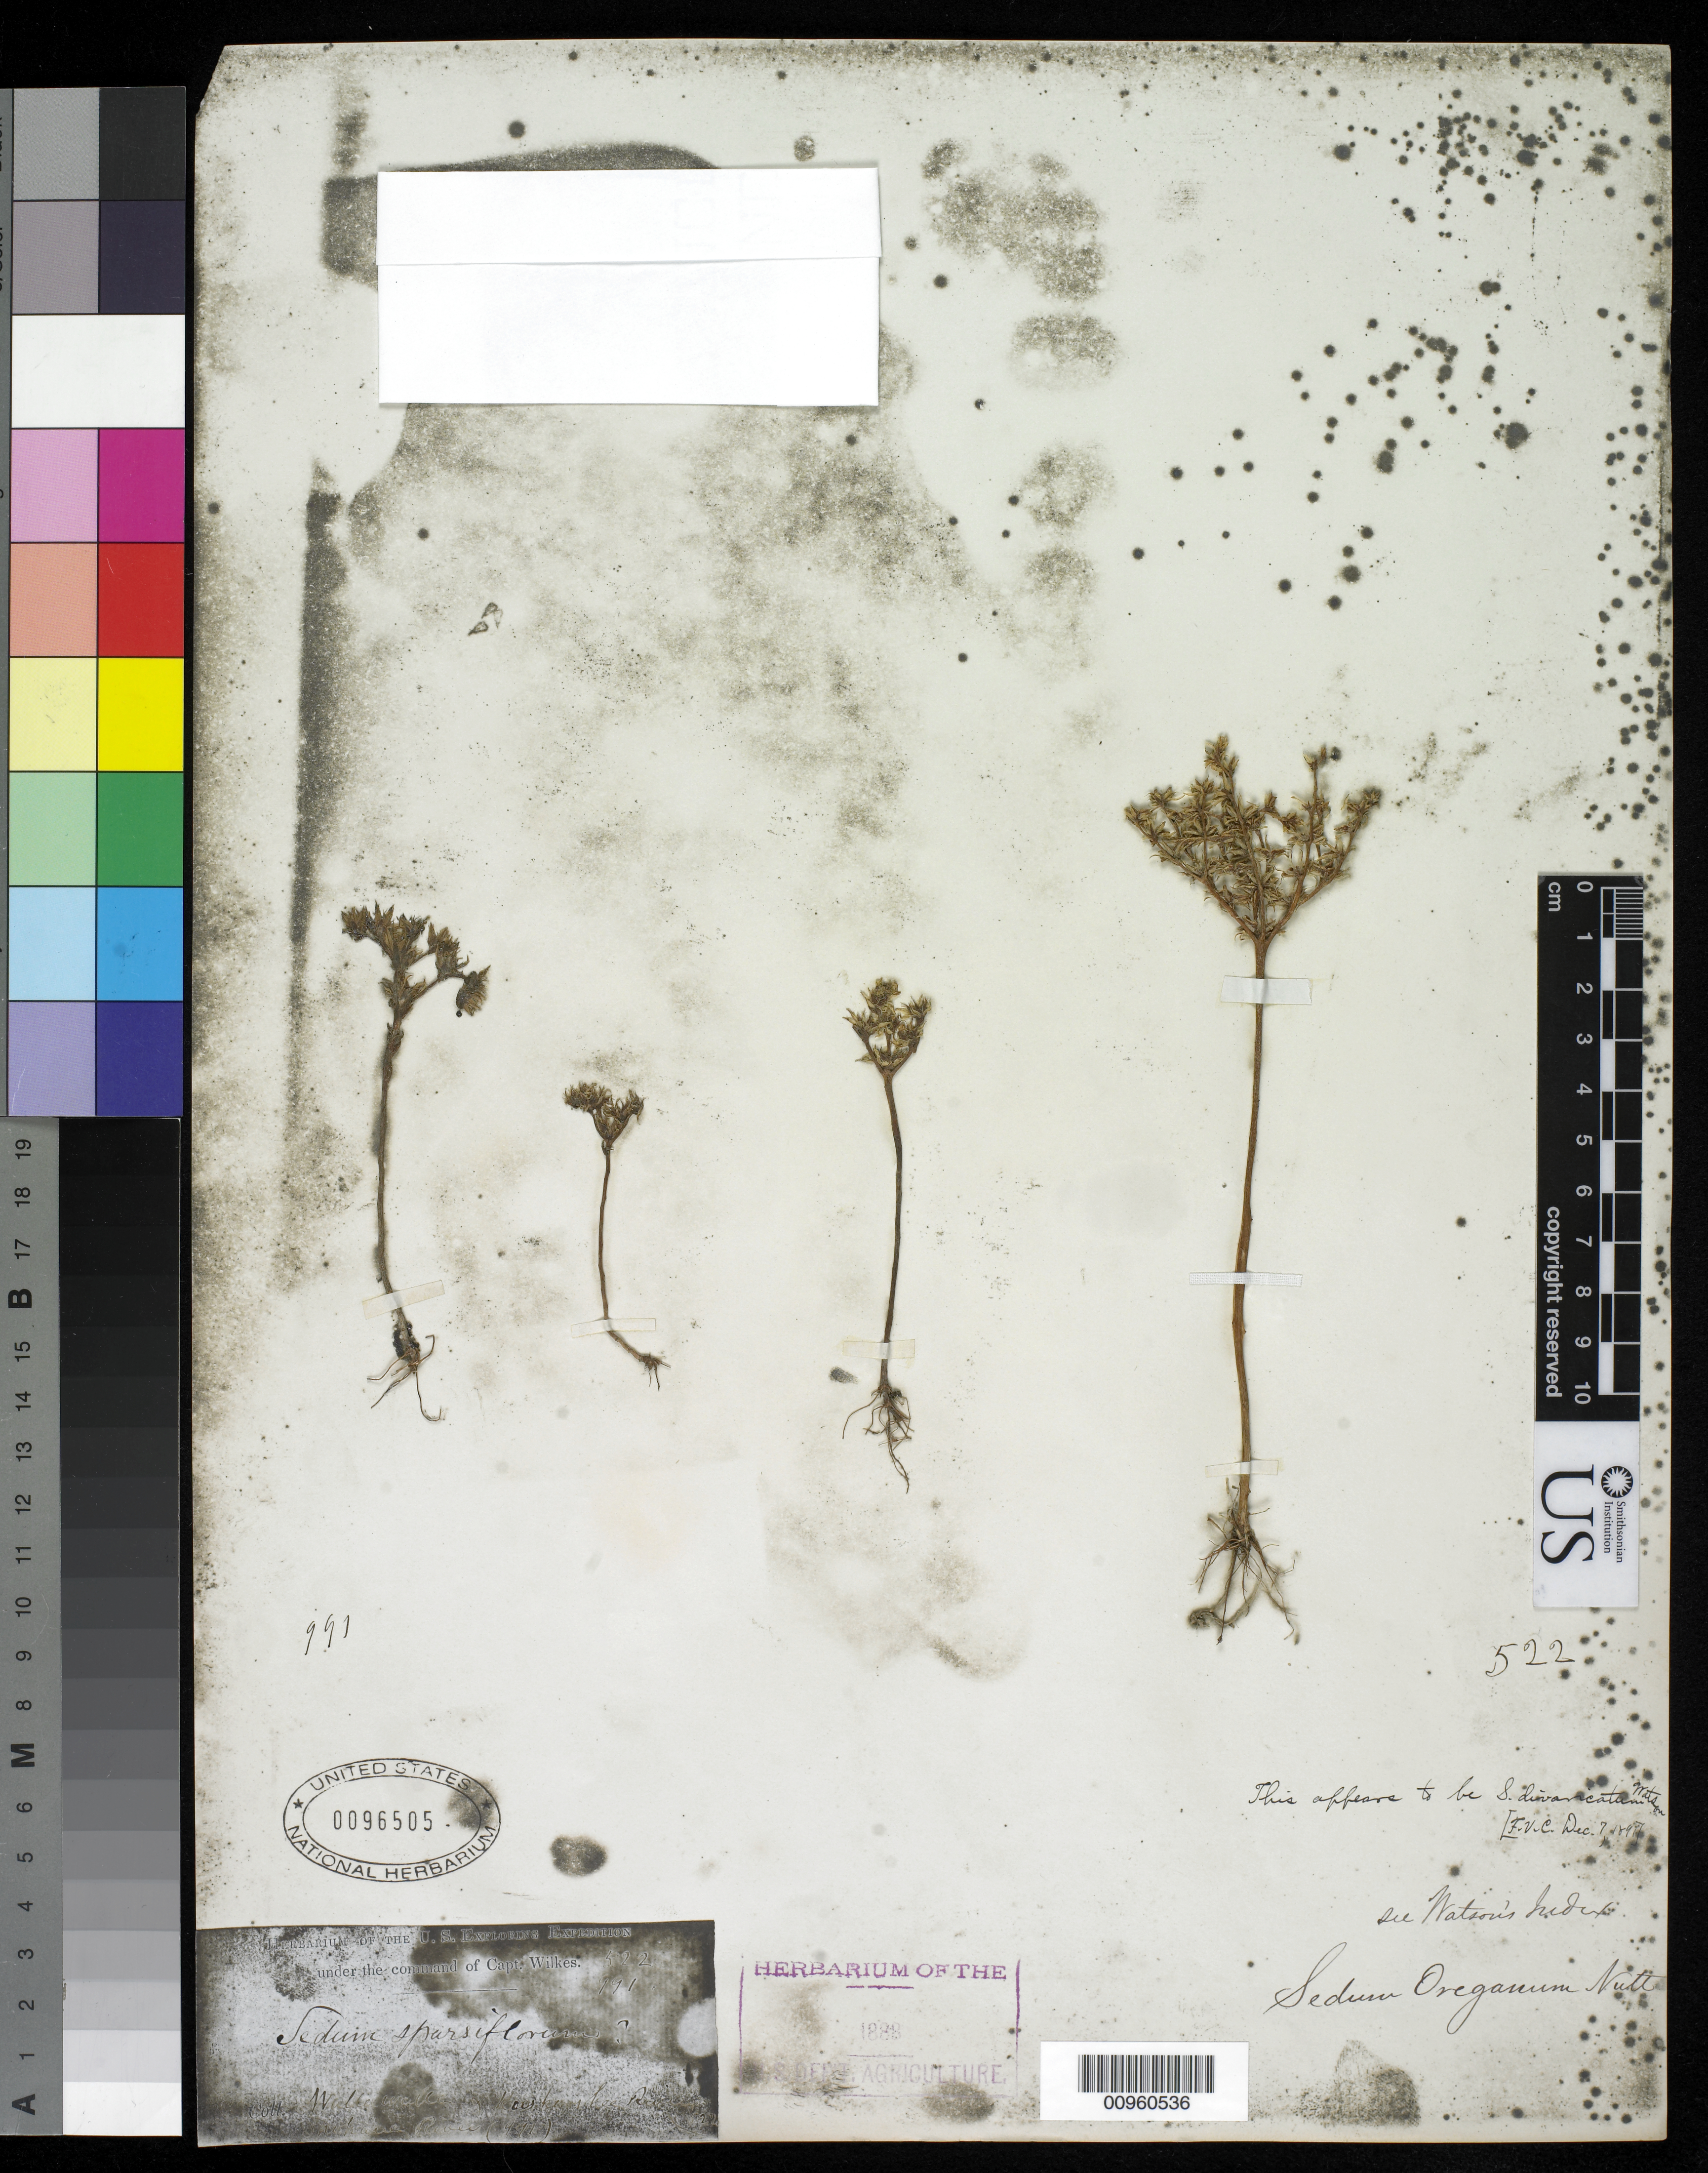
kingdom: Plantae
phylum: Tracheophyta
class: Magnoliopsida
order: Saxifragales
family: Crassulaceae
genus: Sedum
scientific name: Sedum leibergii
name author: Britton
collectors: Wilkes Explor. Exped.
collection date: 1838/1842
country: United States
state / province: Washington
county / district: Walla Walla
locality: Walla-Walla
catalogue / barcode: US 96505